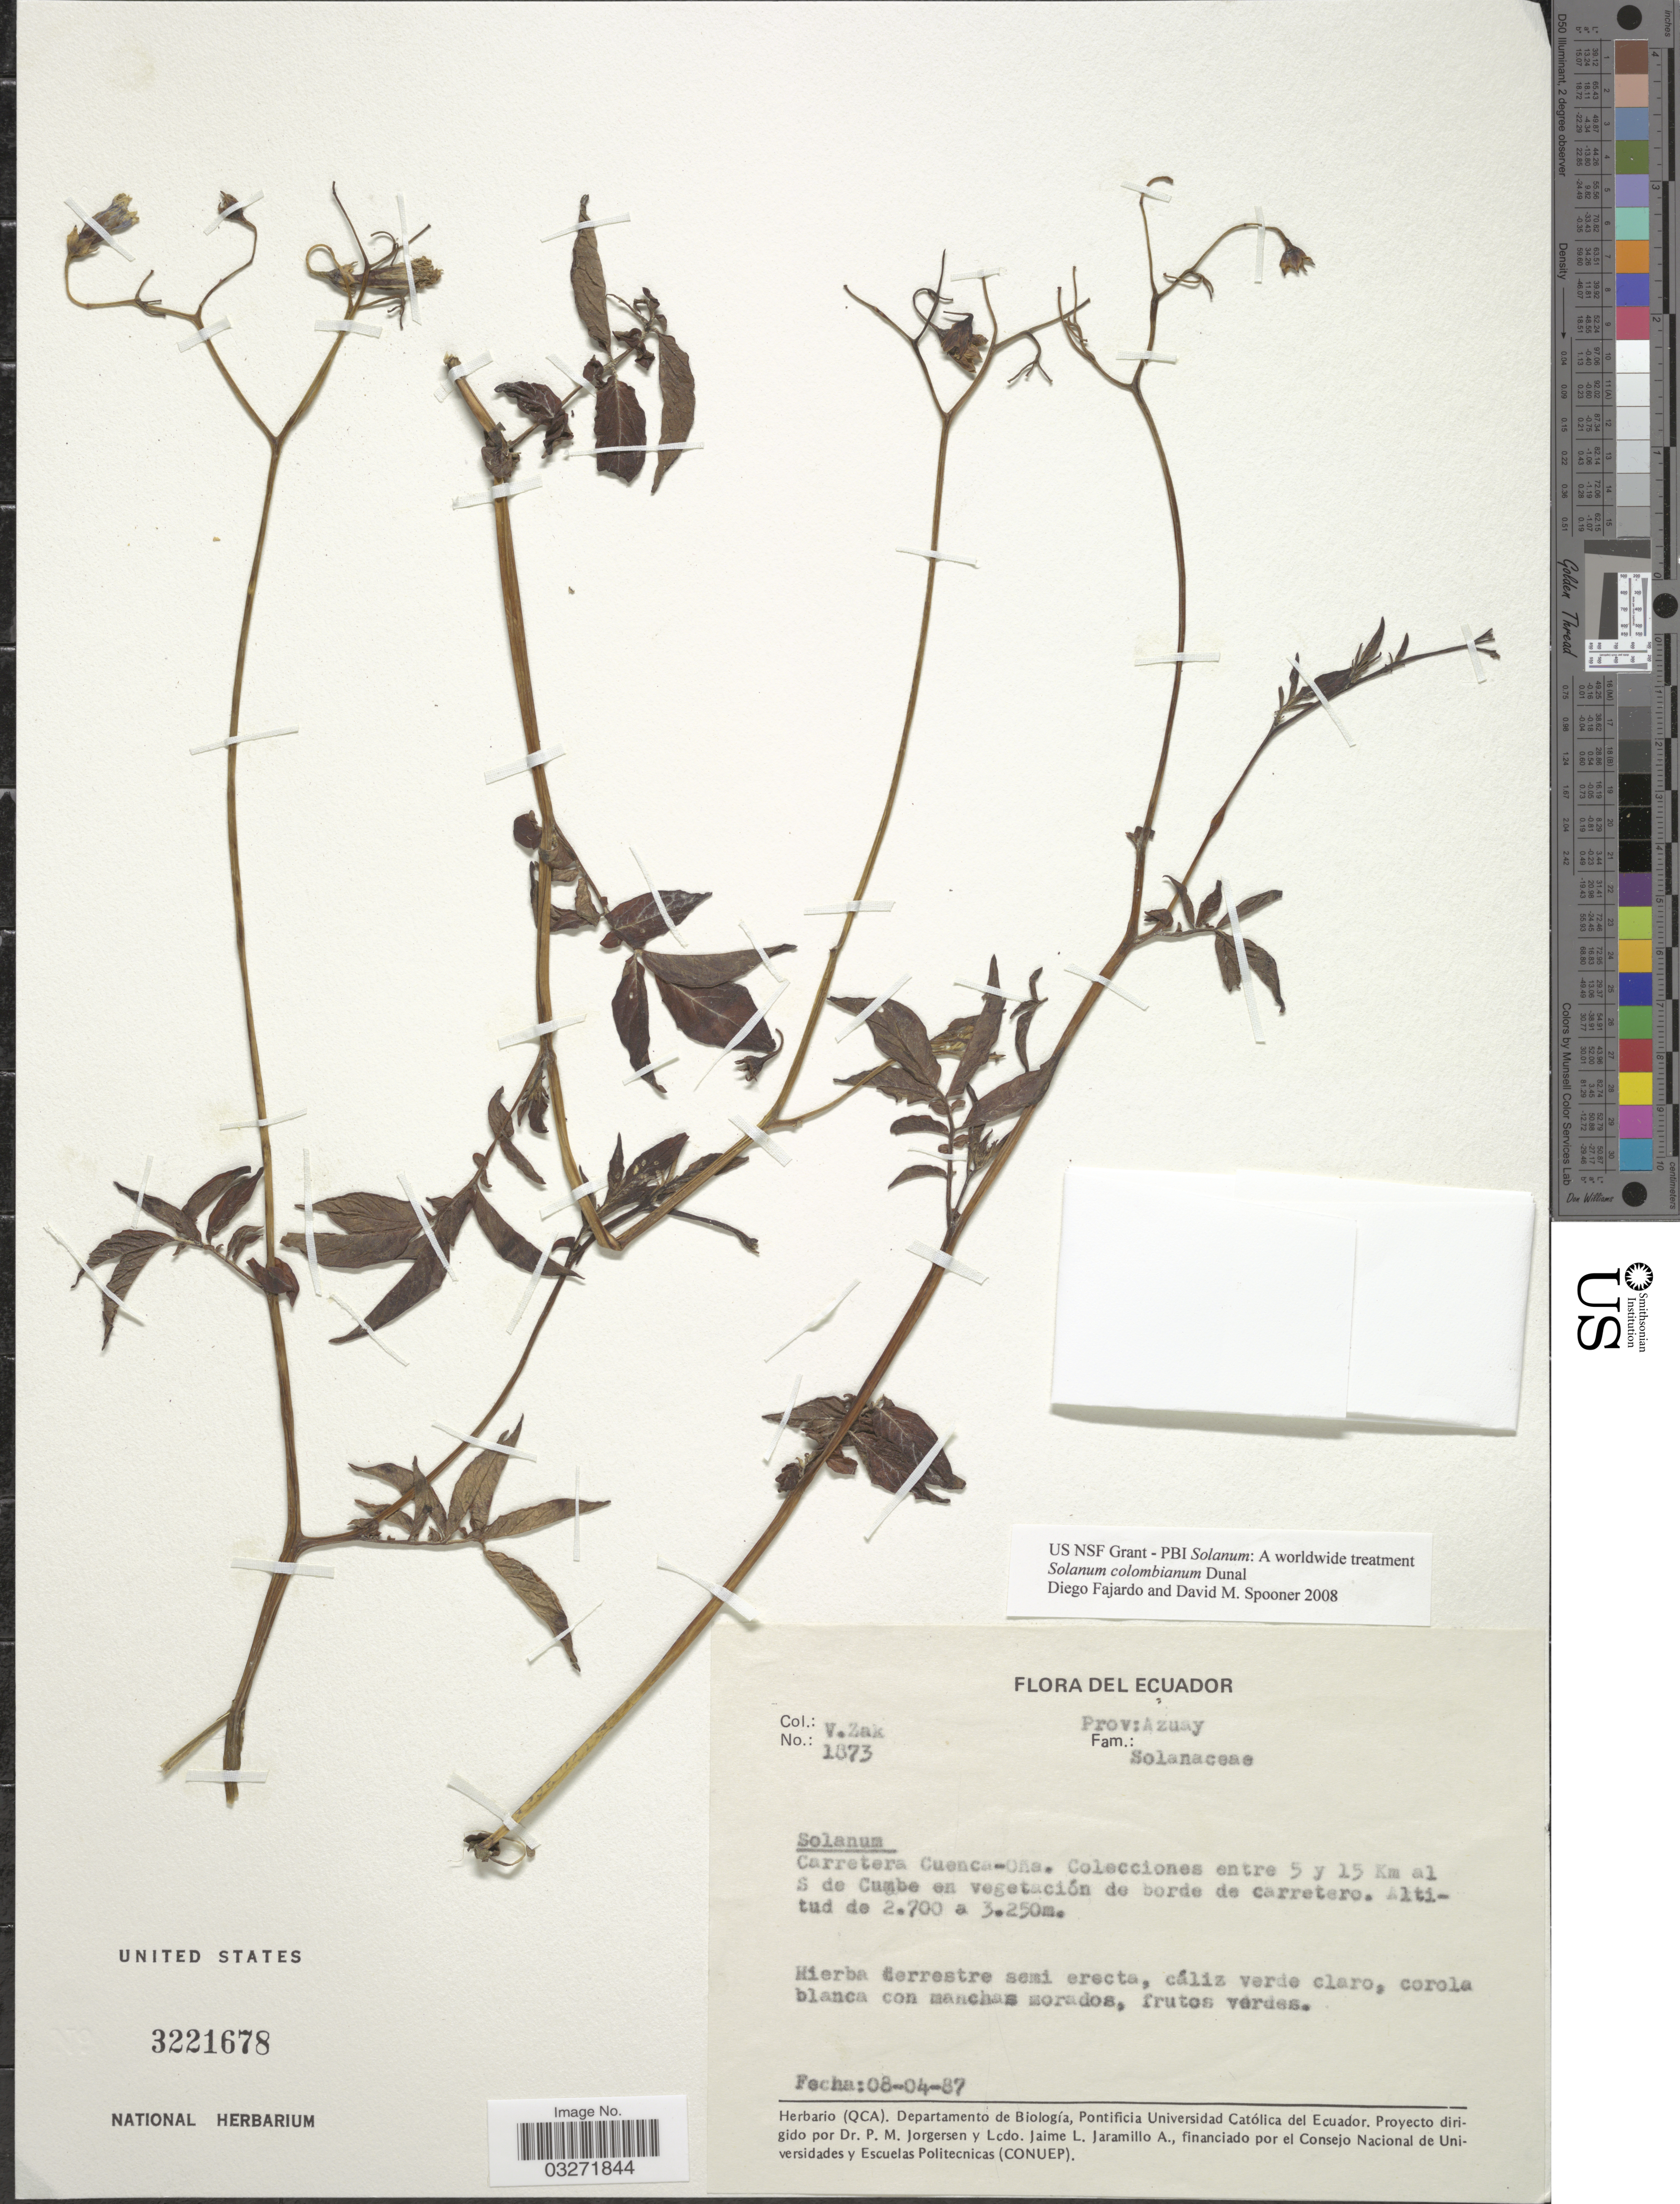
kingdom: Plantae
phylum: Tracheophyta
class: Magnoliopsida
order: Solanales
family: Solanaceae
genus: Solanum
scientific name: Solanum colombianum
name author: Dunal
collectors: V. Zak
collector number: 1873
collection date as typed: Transcribed d/m/y: 8/4/87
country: Ecuador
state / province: Azuay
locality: Carretera Cuenca-Oña. Colecciones entre 5 y 15 Km al S de Cumbe en vegetación de borde de carretero.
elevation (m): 2700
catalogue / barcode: US 3221678